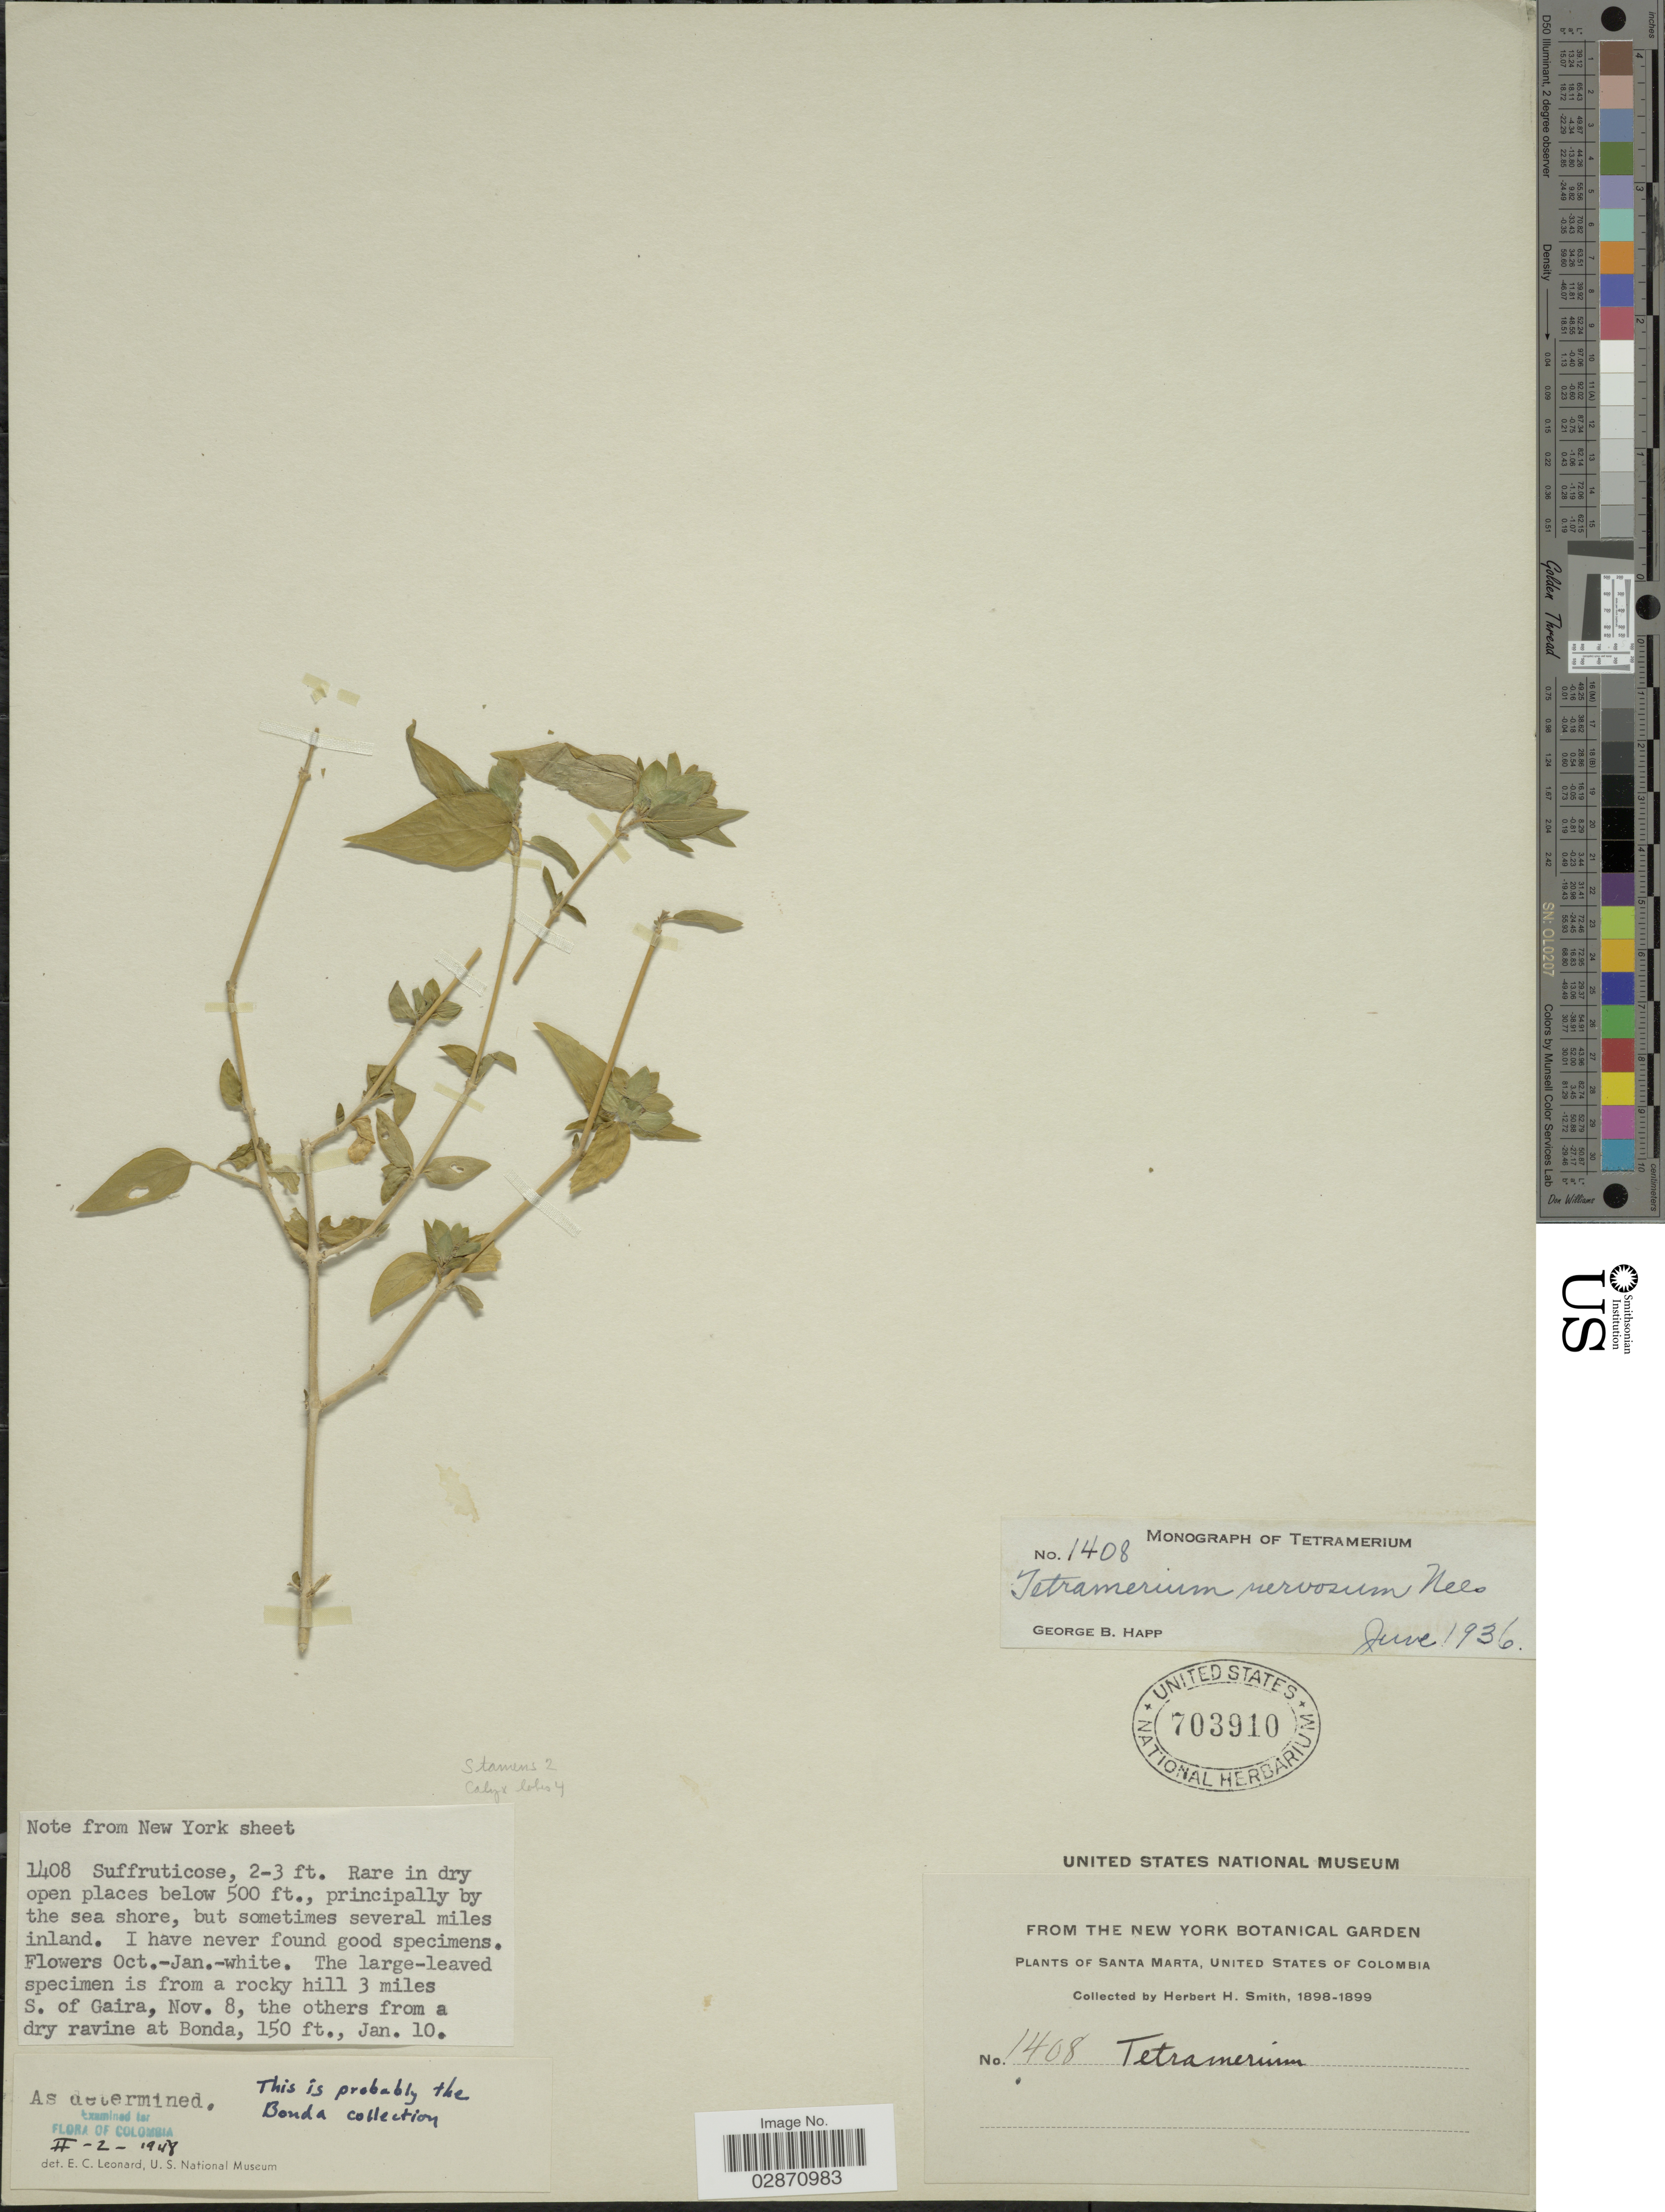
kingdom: Plantae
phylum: Tracheophyta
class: Magnoliopsida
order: Lamiales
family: Acanthaceae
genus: Tetramerium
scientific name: Tetramerium nervosum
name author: Nees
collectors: Herbert H. Smith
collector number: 1408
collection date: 1898-11-08/1899-01-10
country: Colombia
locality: Santa Marta, United States of Colombia.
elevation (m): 46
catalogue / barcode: US 703910